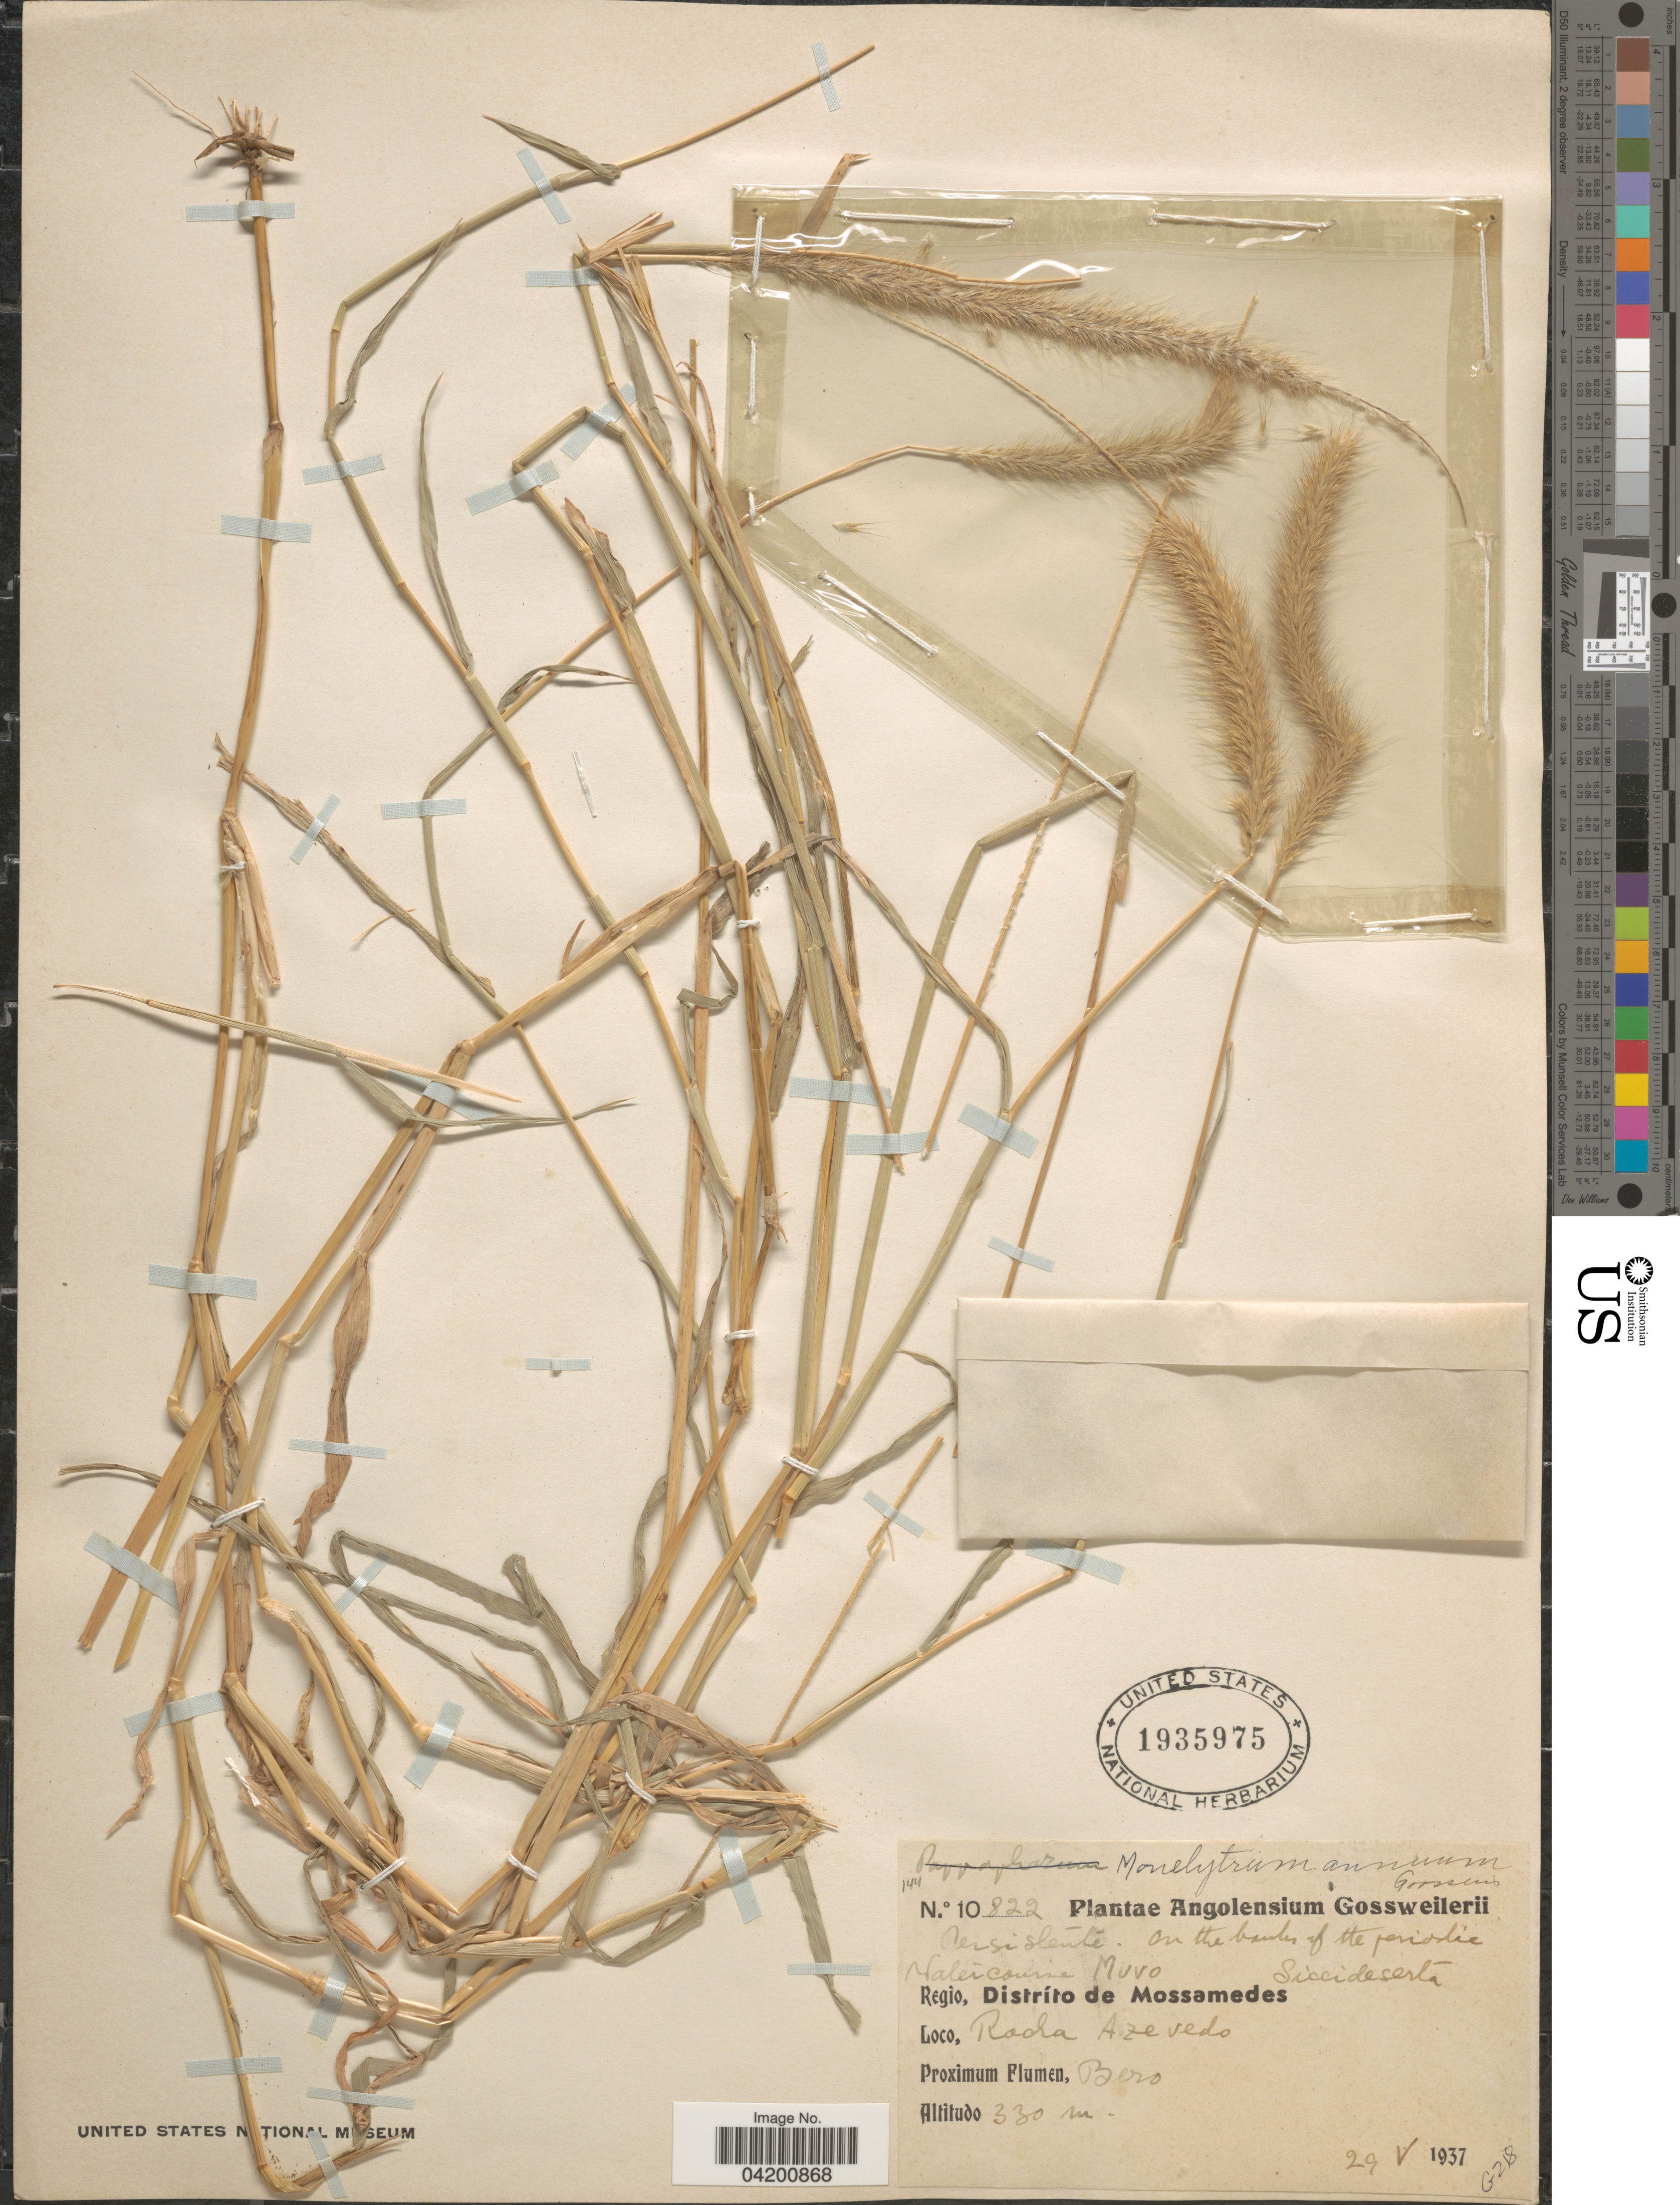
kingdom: Plantae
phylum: Tracheophyta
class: Liliopsida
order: Poales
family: Poaceae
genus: Monelytrum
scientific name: Monelytrum luederitzianum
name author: Hack.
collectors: -. Gossweiler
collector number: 10822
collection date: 1937-05-29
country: Angola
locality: Regio, Distríto de Mossamedes. Rada Azevedo. Proximum Flumen, Bero.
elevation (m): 330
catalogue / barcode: US 1935975